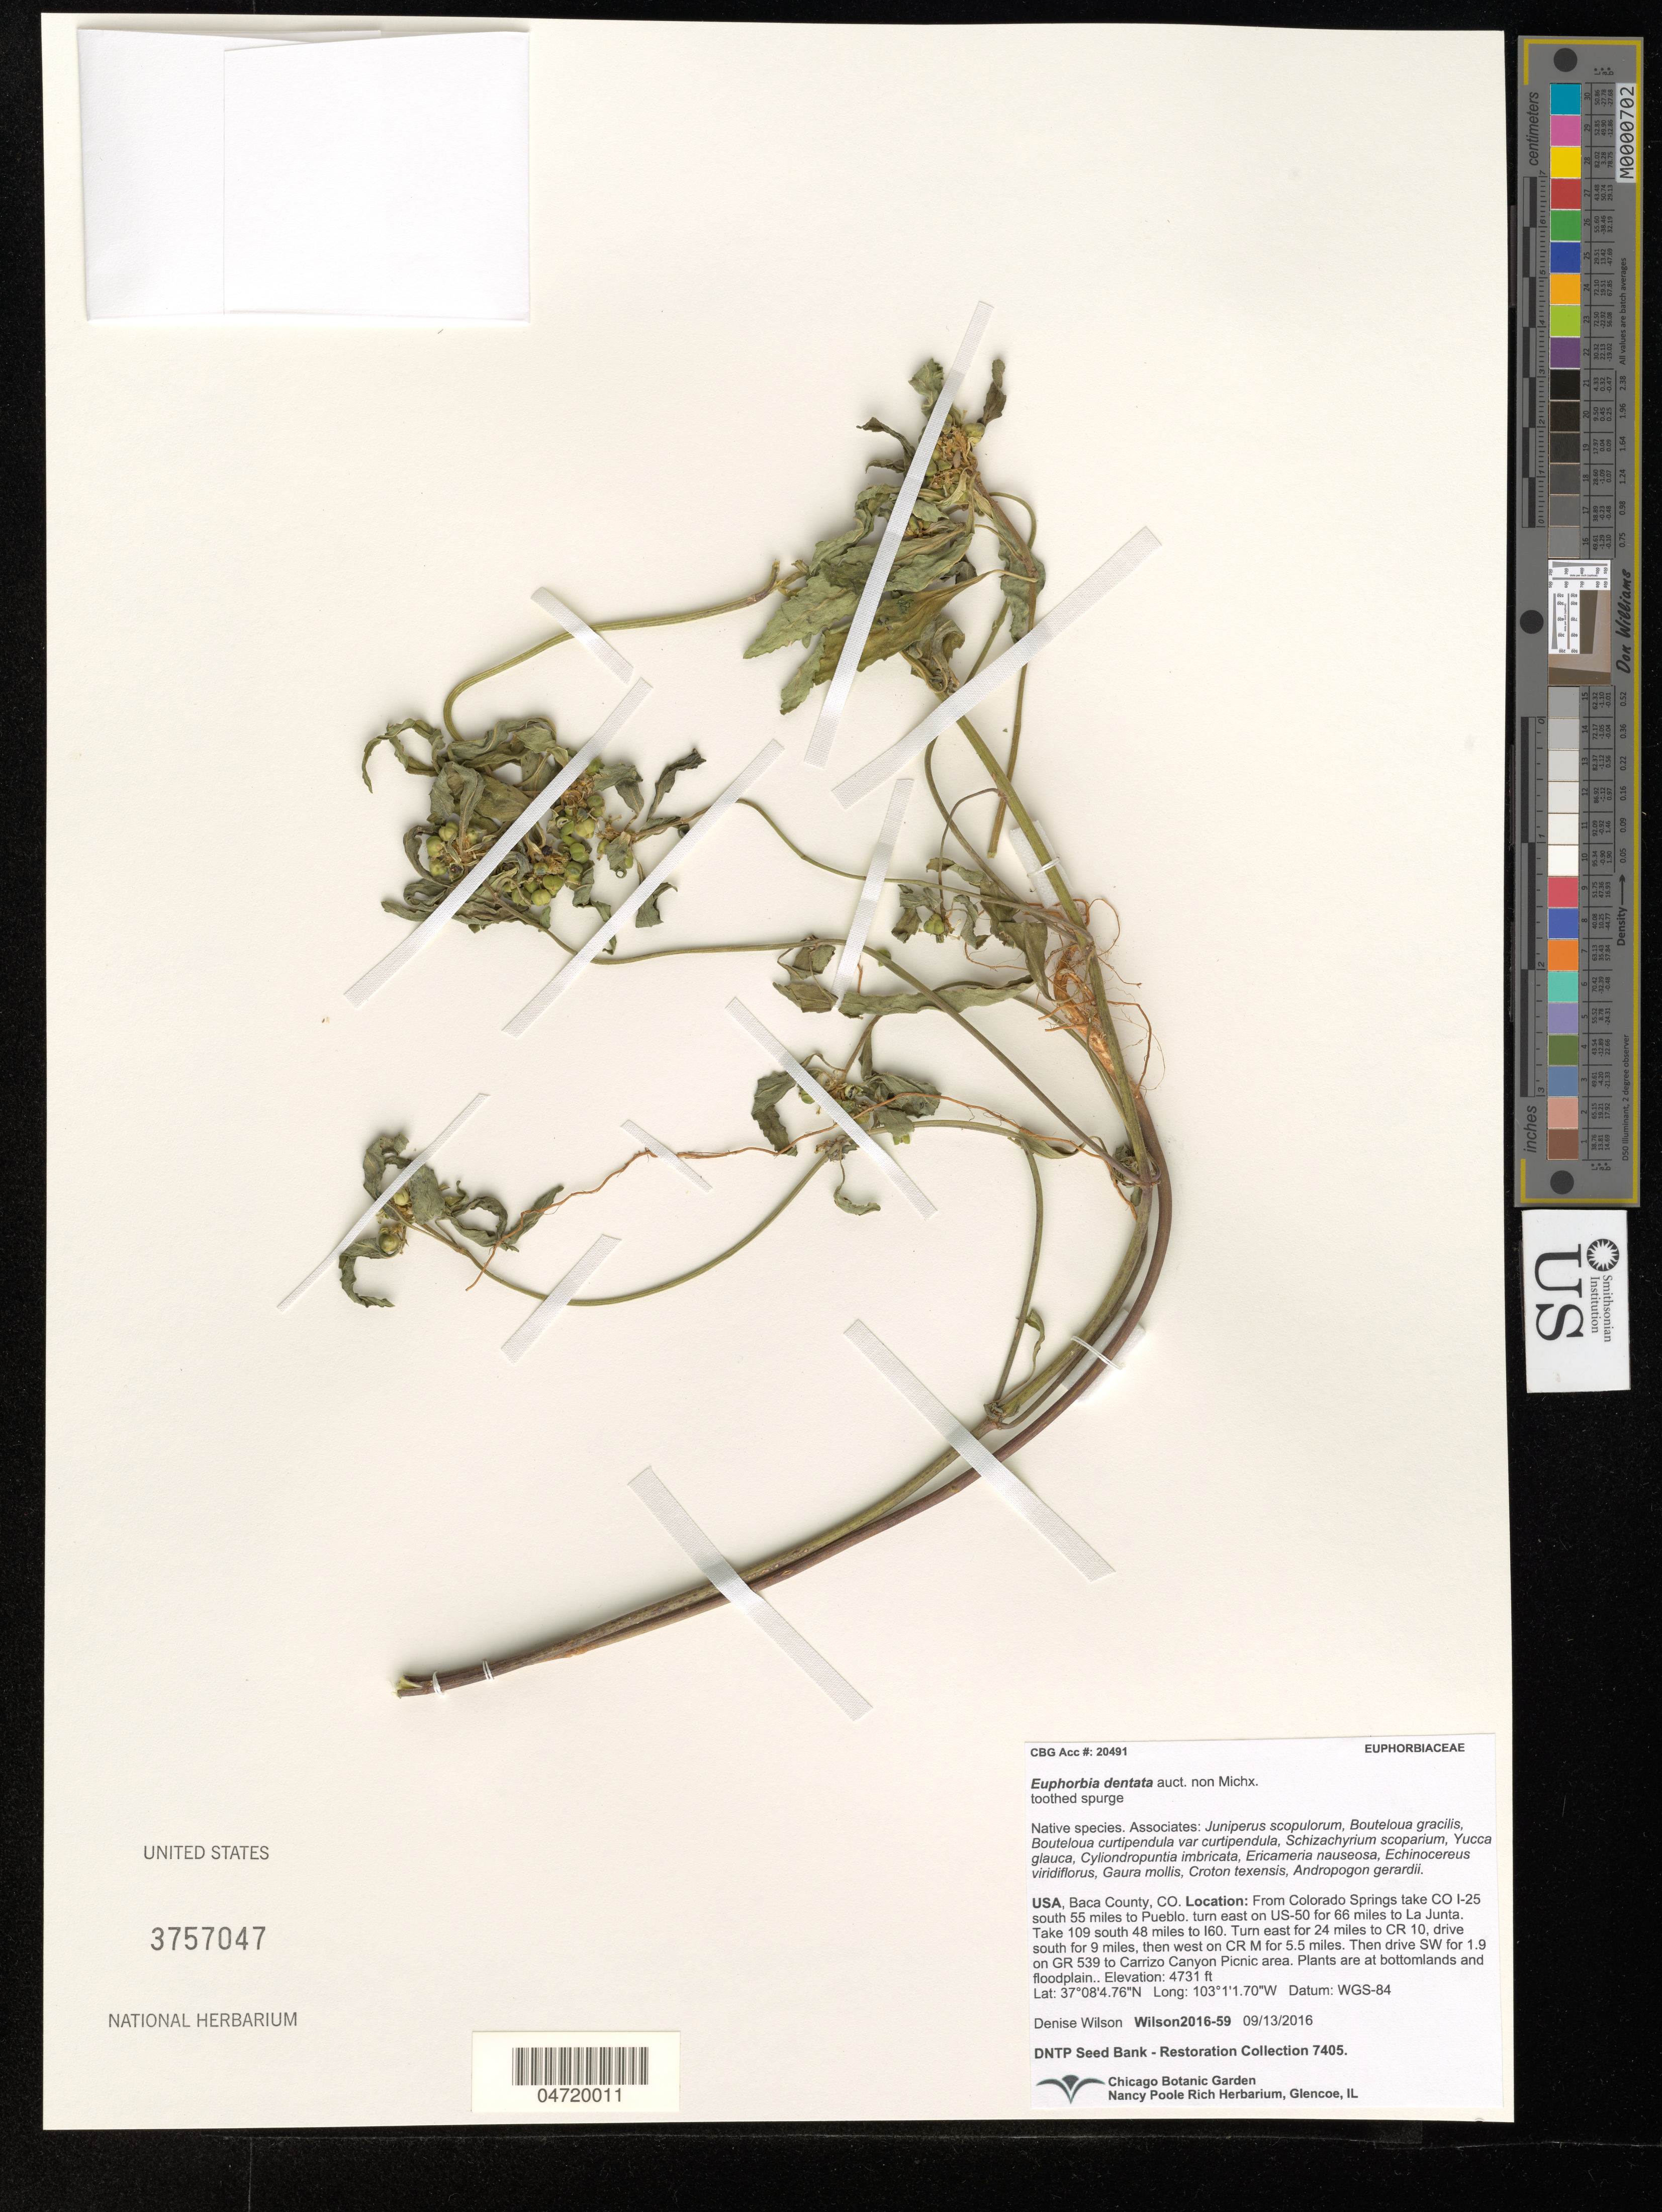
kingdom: Plantae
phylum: Tracheophyta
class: Magnoliopsida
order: Malpighiales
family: Euphorbiaceae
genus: Euphorbia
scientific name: Euphorbia dentata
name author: Michx.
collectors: D. Wilson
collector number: Wilson2016-59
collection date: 2016-09-13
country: United States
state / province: Colorado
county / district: Baca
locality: Baca County. From Colorado Springs take CO I-25 south 55 miles to Pueblo. turn east on US-50 for 66 miles to La Junta. Take 109 south 48 miles to I60. Turn east for 24 miles to CR 10, drive south for 9 miles, then west on CR M for 5.5 miles. Then drive SW for 1.9 on GR 539 to Carrizo Canyon Picnic area.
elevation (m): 1442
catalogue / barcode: US 3757047